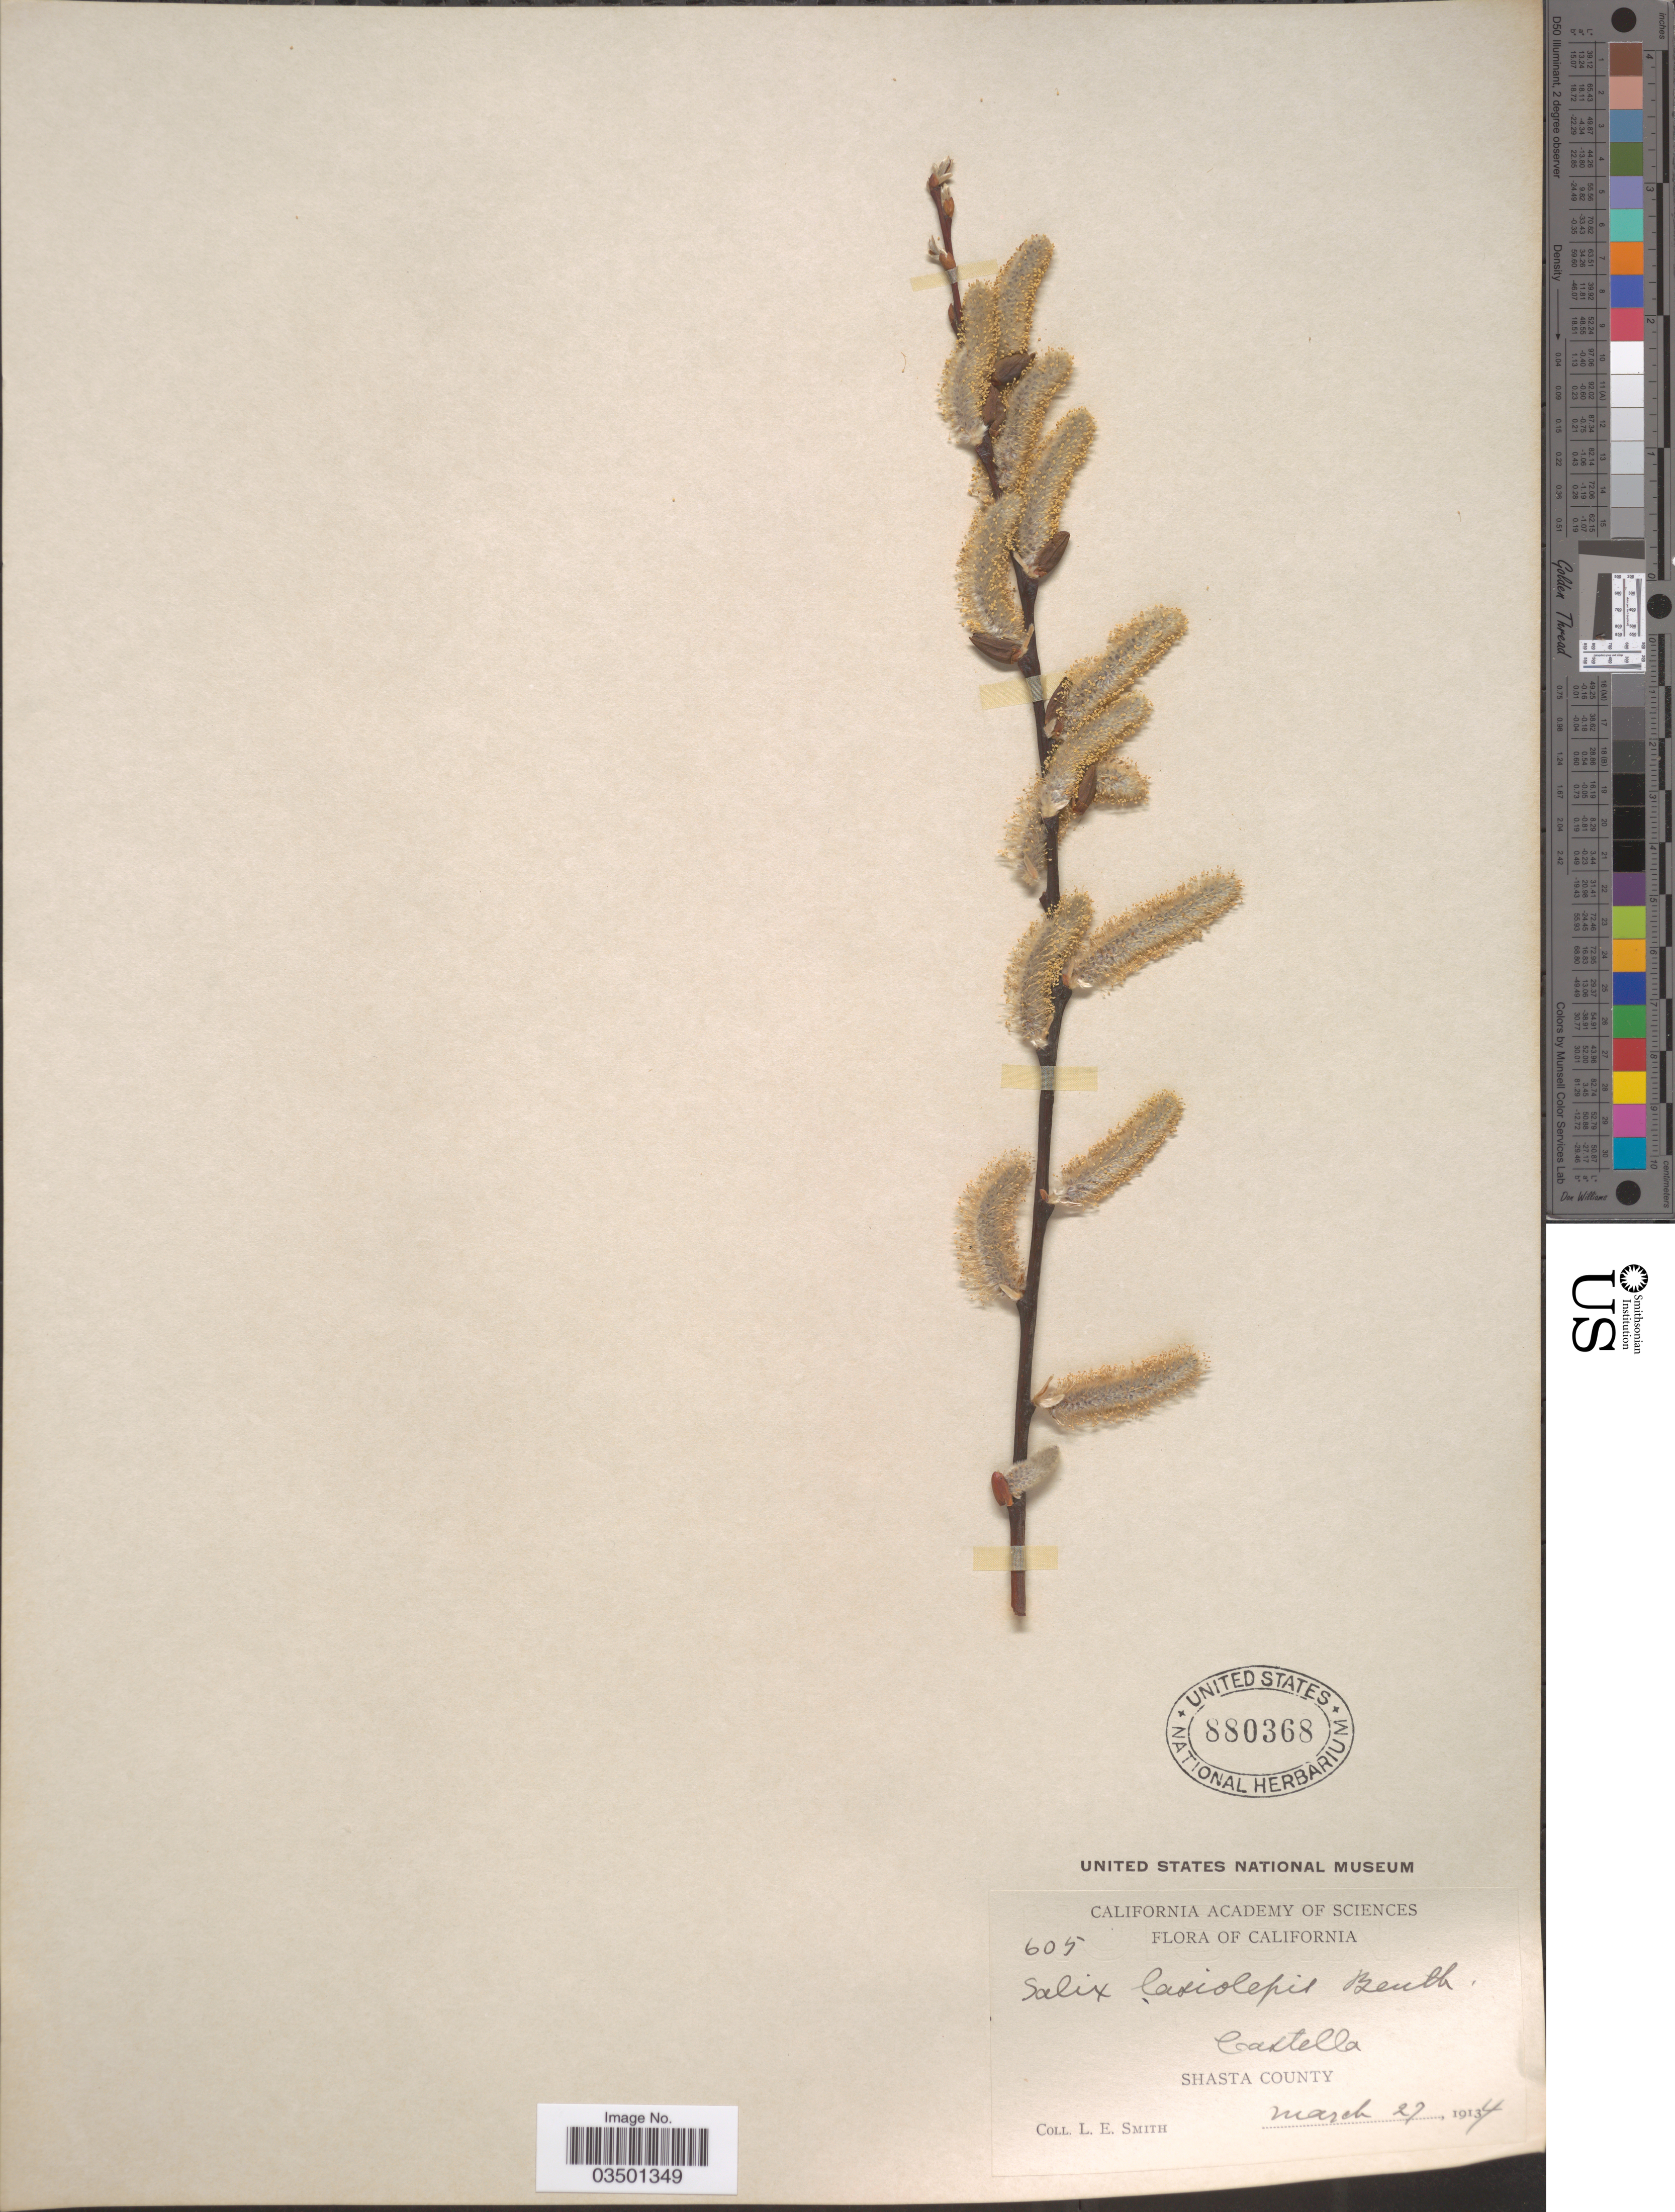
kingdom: Plantae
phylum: Tracheophyta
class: Magnoliopsida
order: Malpighiales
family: Salicaceae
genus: Salix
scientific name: Salix lasiolepis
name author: Benth.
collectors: L. E. Smith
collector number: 605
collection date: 1914-03-27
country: United States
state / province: California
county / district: Shasta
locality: Castella. Shasta County.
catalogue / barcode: US 880368